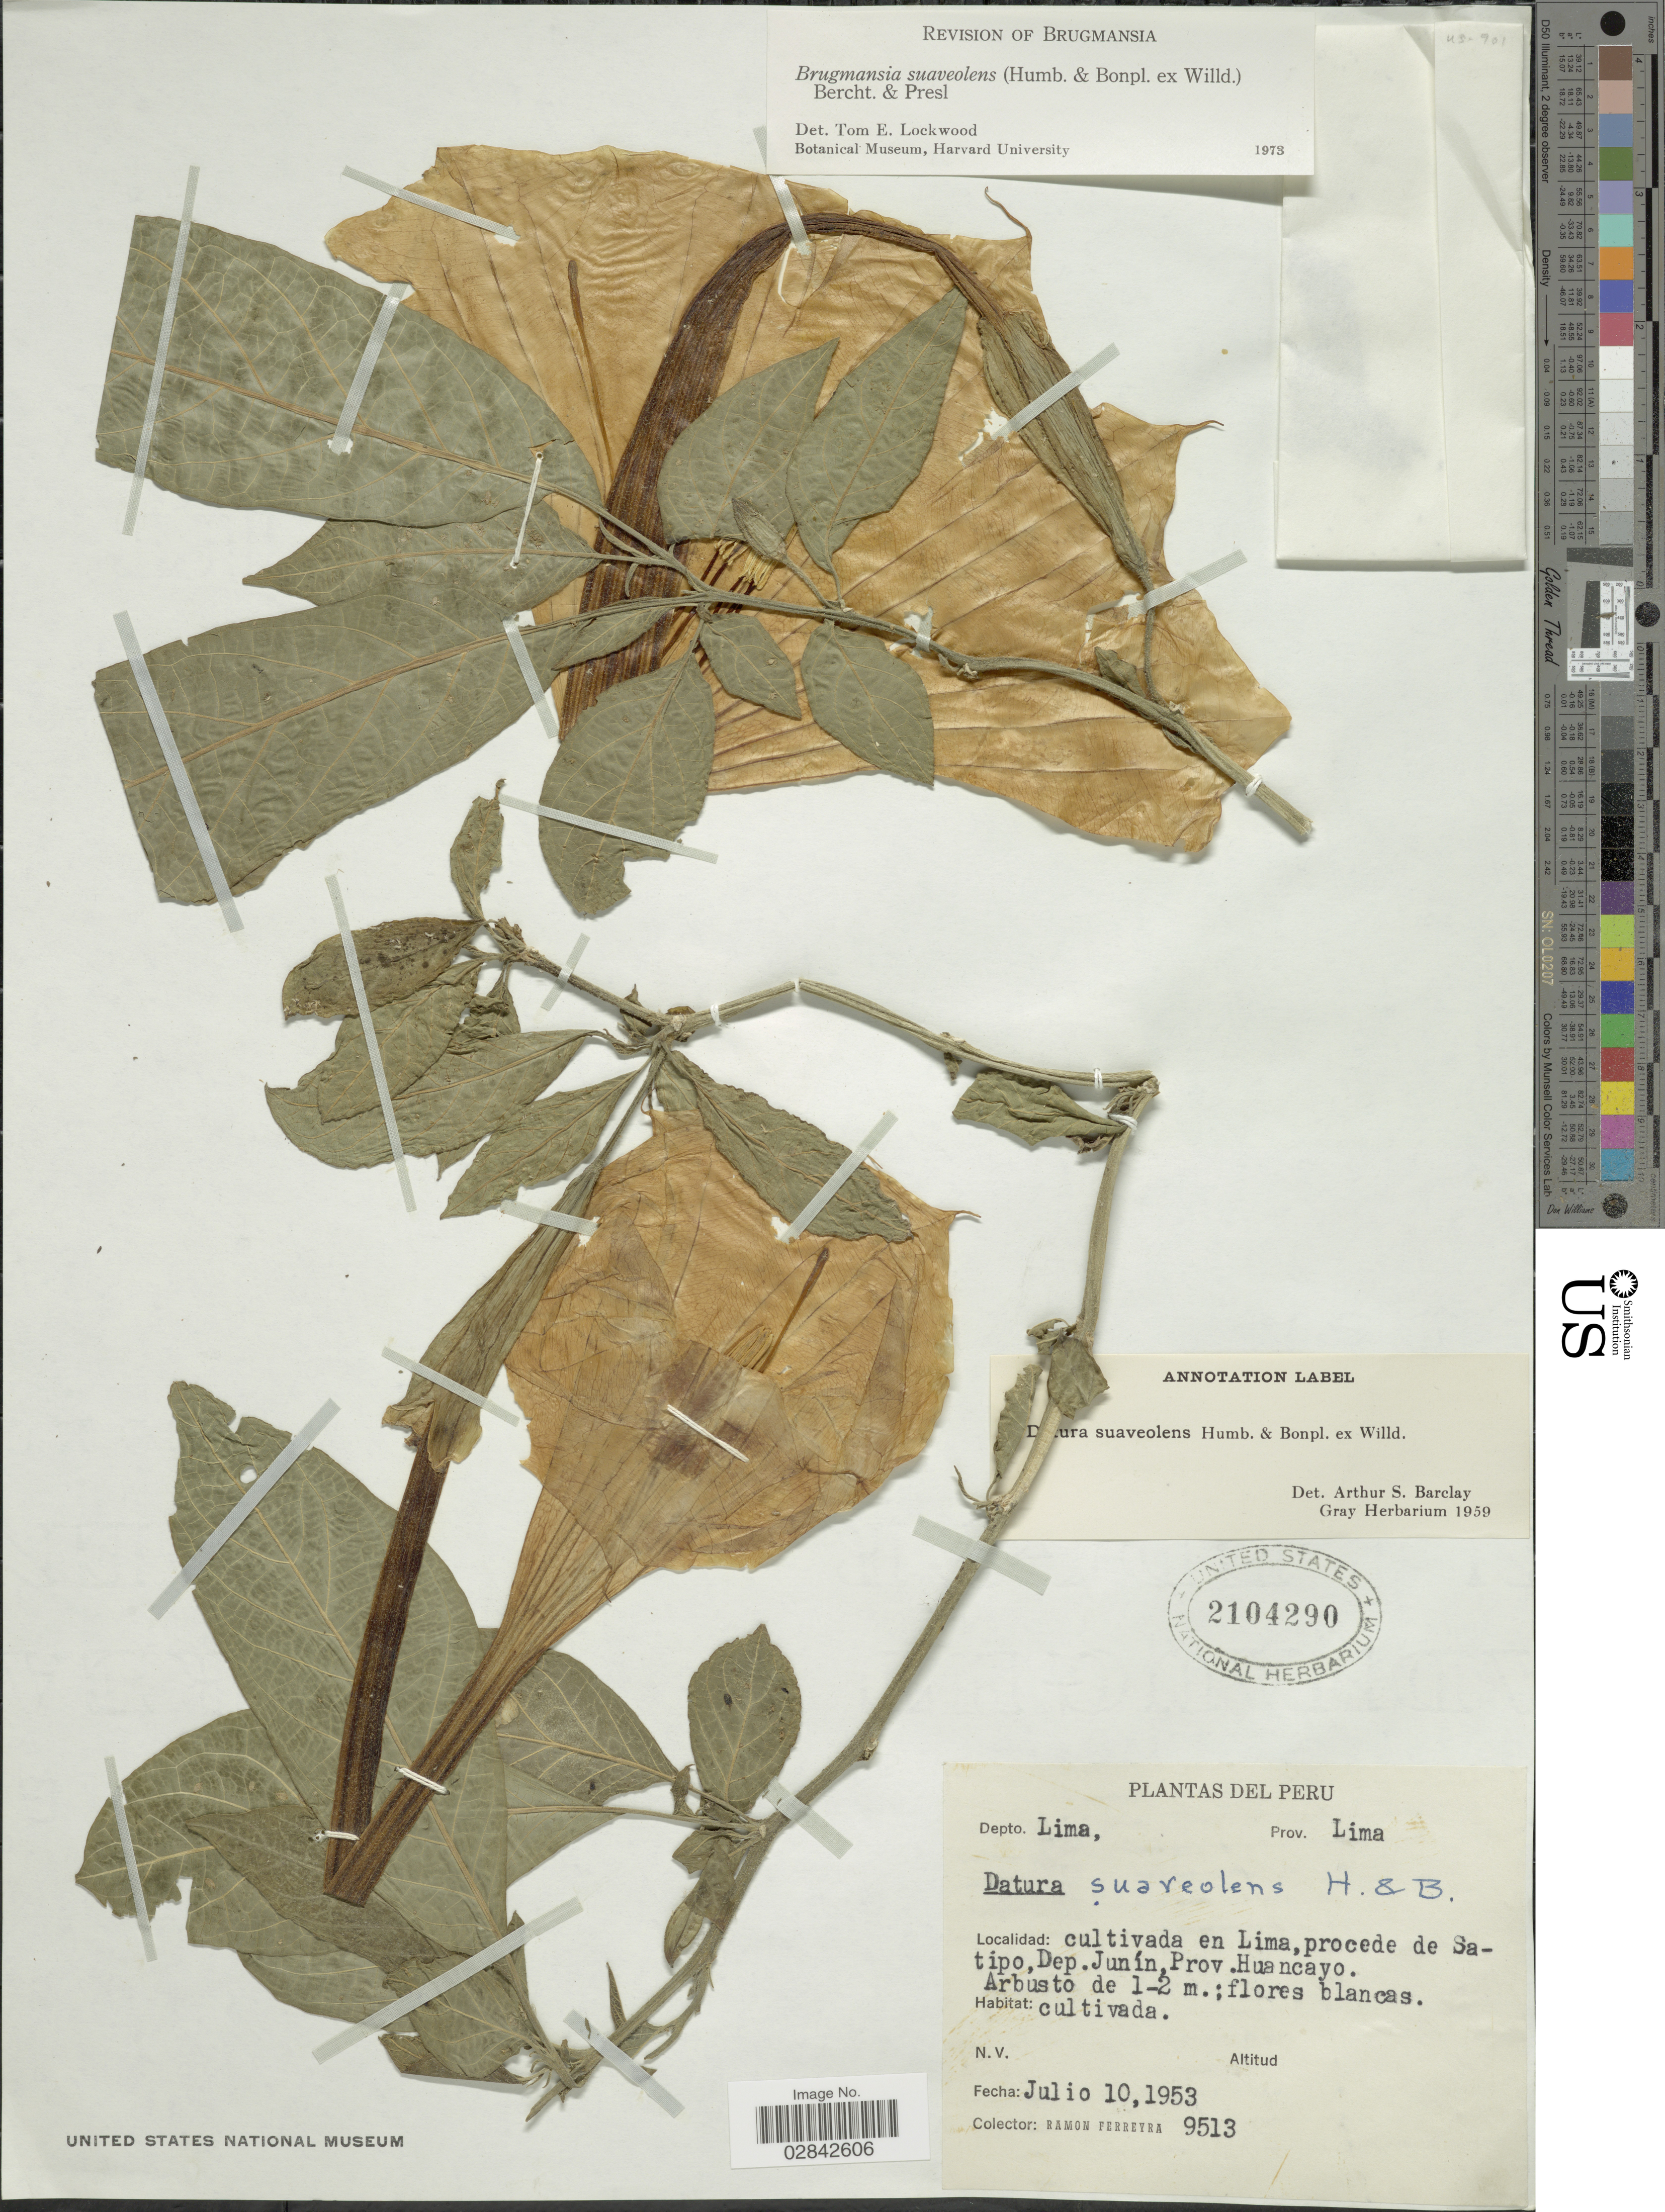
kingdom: Plantae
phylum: Tracheophyta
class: Magnoliopsida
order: Solanales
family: Solanaceae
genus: Brugmansia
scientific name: Brugmansia suaveolens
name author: (Humb. & Bonpl. ex Willd.) Brecht. & J. Presl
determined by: Lockwood, T. E.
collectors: R. A. Ferreyra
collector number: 9513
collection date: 1953-07-10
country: Peru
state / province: Lima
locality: Depto. Lima, Prov. Lima, procede de Satipo, Dep. Junín, Prov. Huancayo.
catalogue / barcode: US 2104290